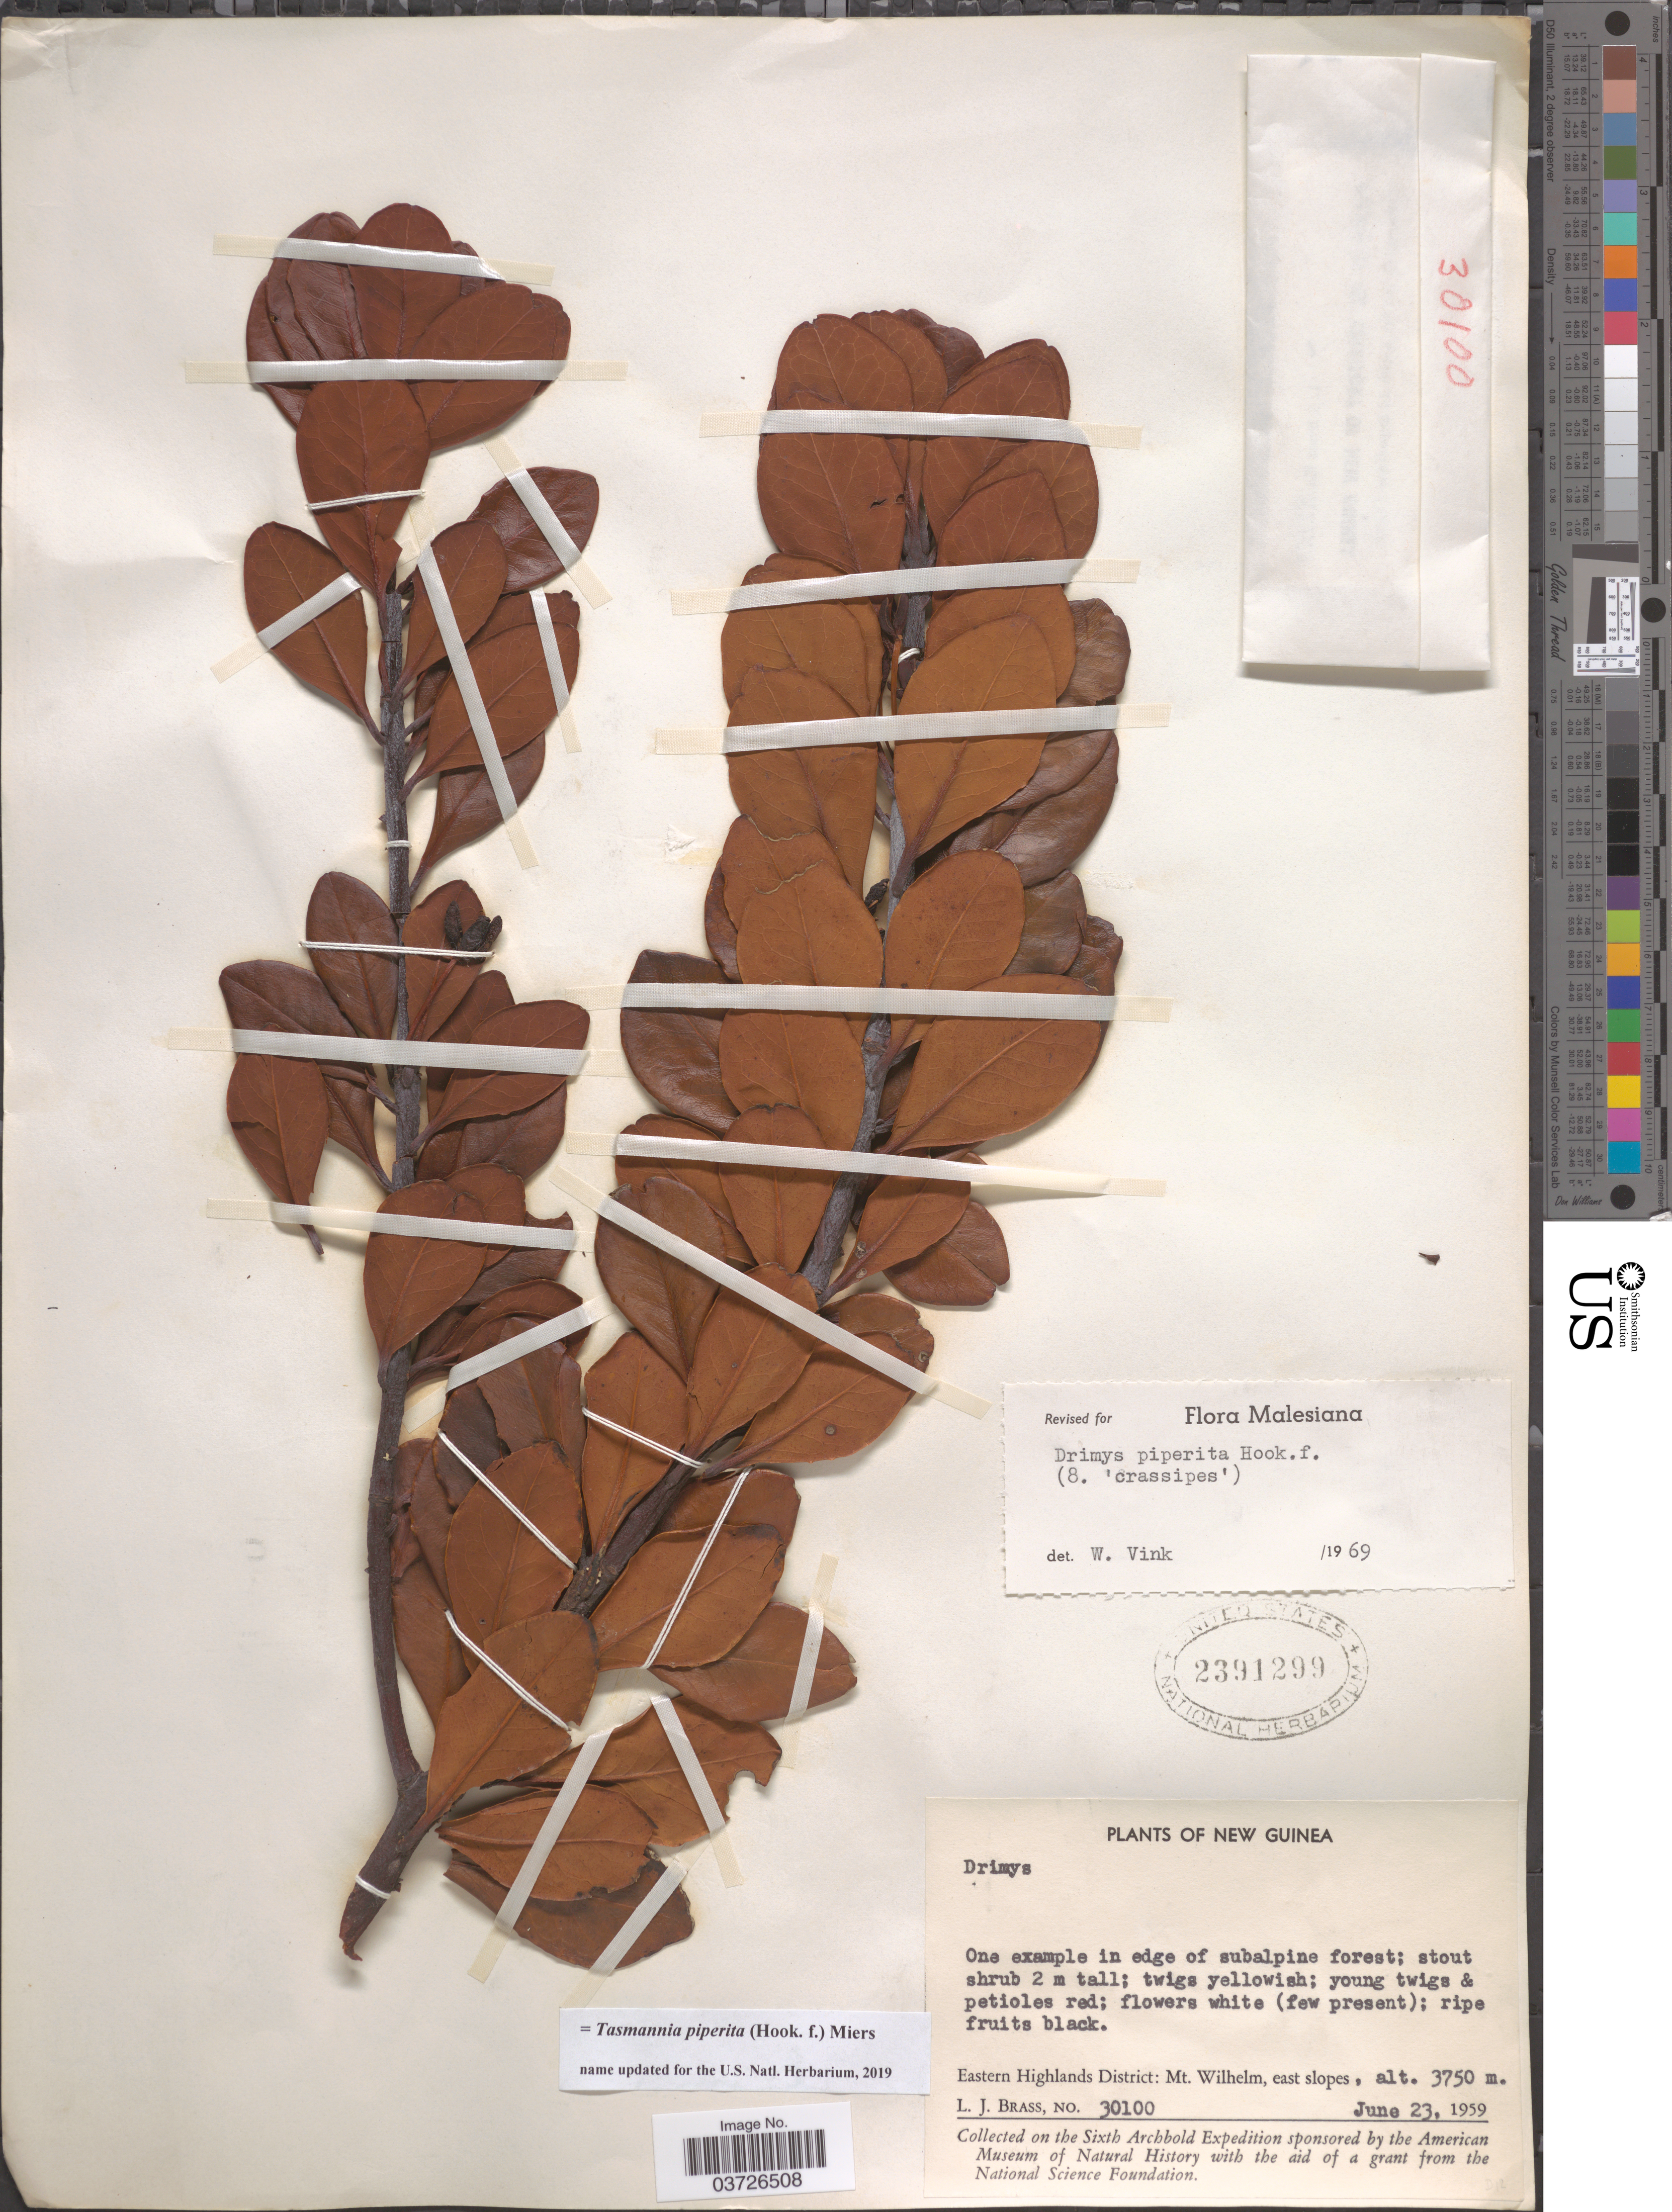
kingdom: Plantae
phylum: Tracheophyta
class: Magnoliopsida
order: Canellales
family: Winteraceae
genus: Tasmannia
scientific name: Tasmannia piperita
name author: (Hook. f.) Miers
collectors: L. J. Brass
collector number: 30100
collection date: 1959-06-23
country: Papua New Guinea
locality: New Guinea. Eastern Highlands District: Mt. Wilhelm, east slopes.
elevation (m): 3750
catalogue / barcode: US 2391299